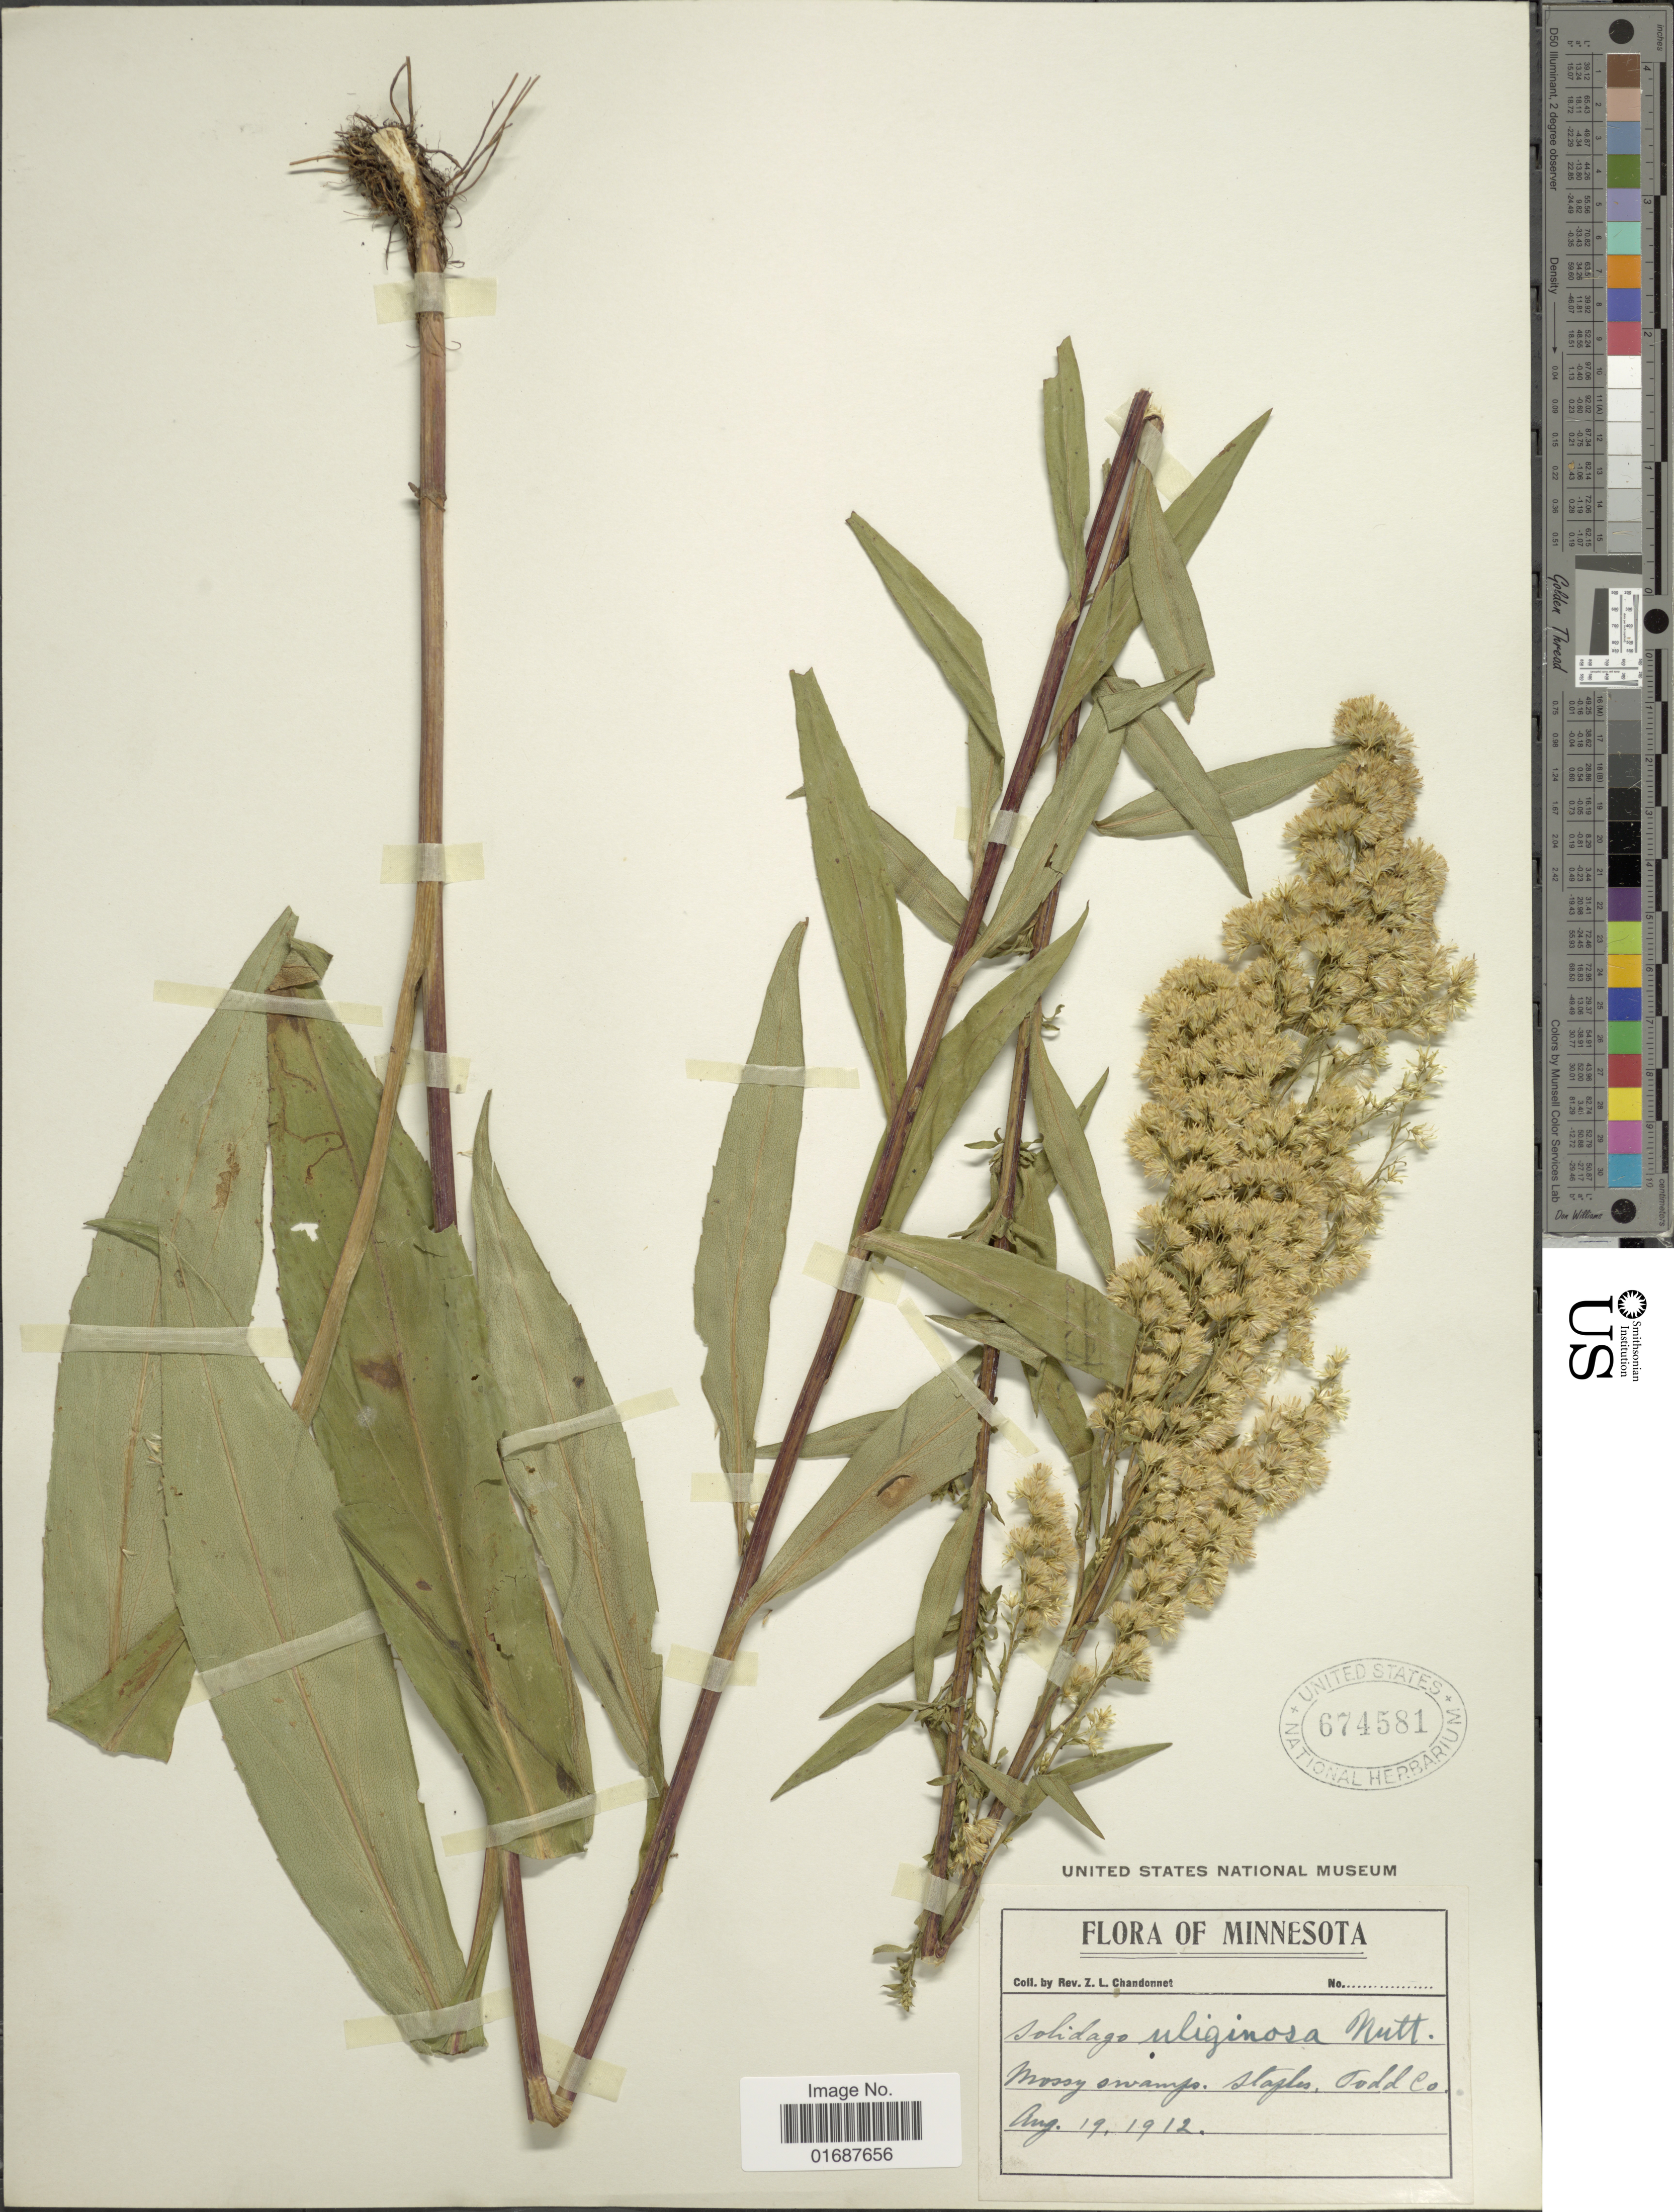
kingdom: Plantae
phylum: Tracheophyta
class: Magnoliopsida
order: Asterales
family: Asteraceae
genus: Solidago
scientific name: Solidago uliginosa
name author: Nutt.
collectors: Z. Chandonnet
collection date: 1912-08-19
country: United States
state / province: Minnesota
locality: Todd Co.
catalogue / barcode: US 674581